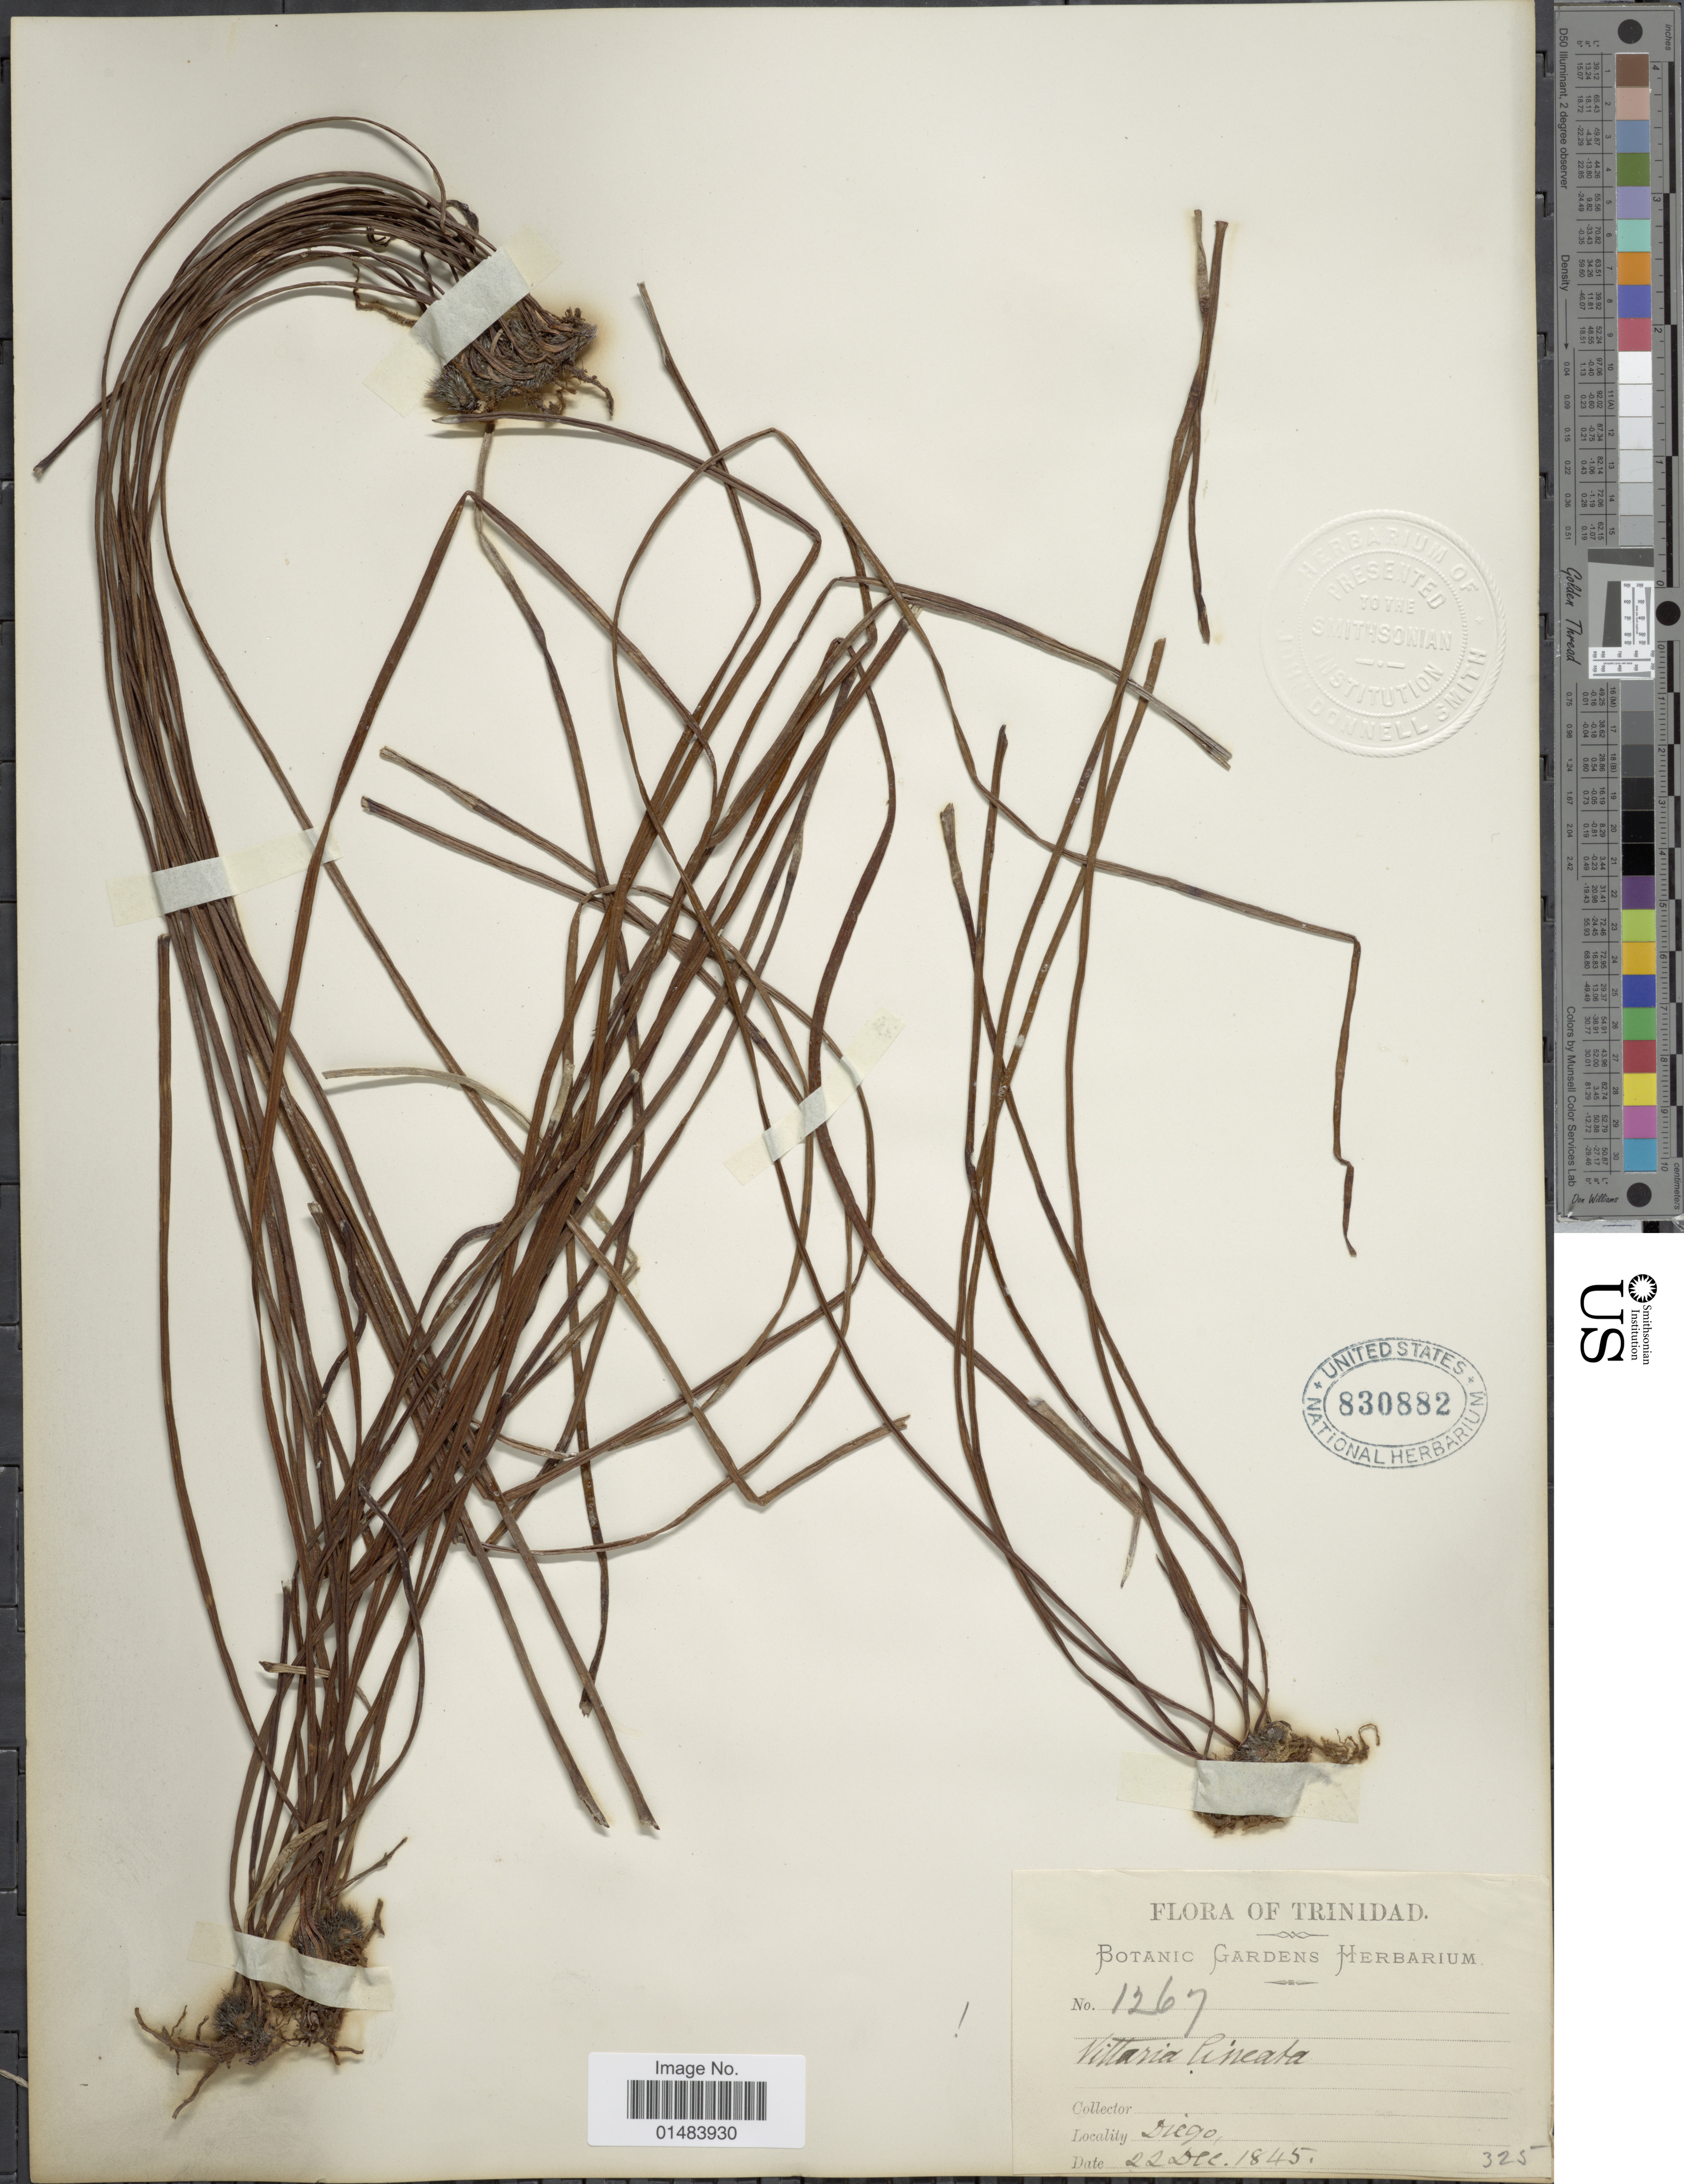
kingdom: Plantae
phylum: Tracheophyta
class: Polypodiopsida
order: Polypodiales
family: Pteridaceae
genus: Vittaria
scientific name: Vittaria lineata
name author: (L.) Sm.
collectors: ex herb. Bot. Gard.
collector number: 1267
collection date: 1845-12-22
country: Trinidad and Tobago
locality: Trinidad, Diego.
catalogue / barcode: US 830882